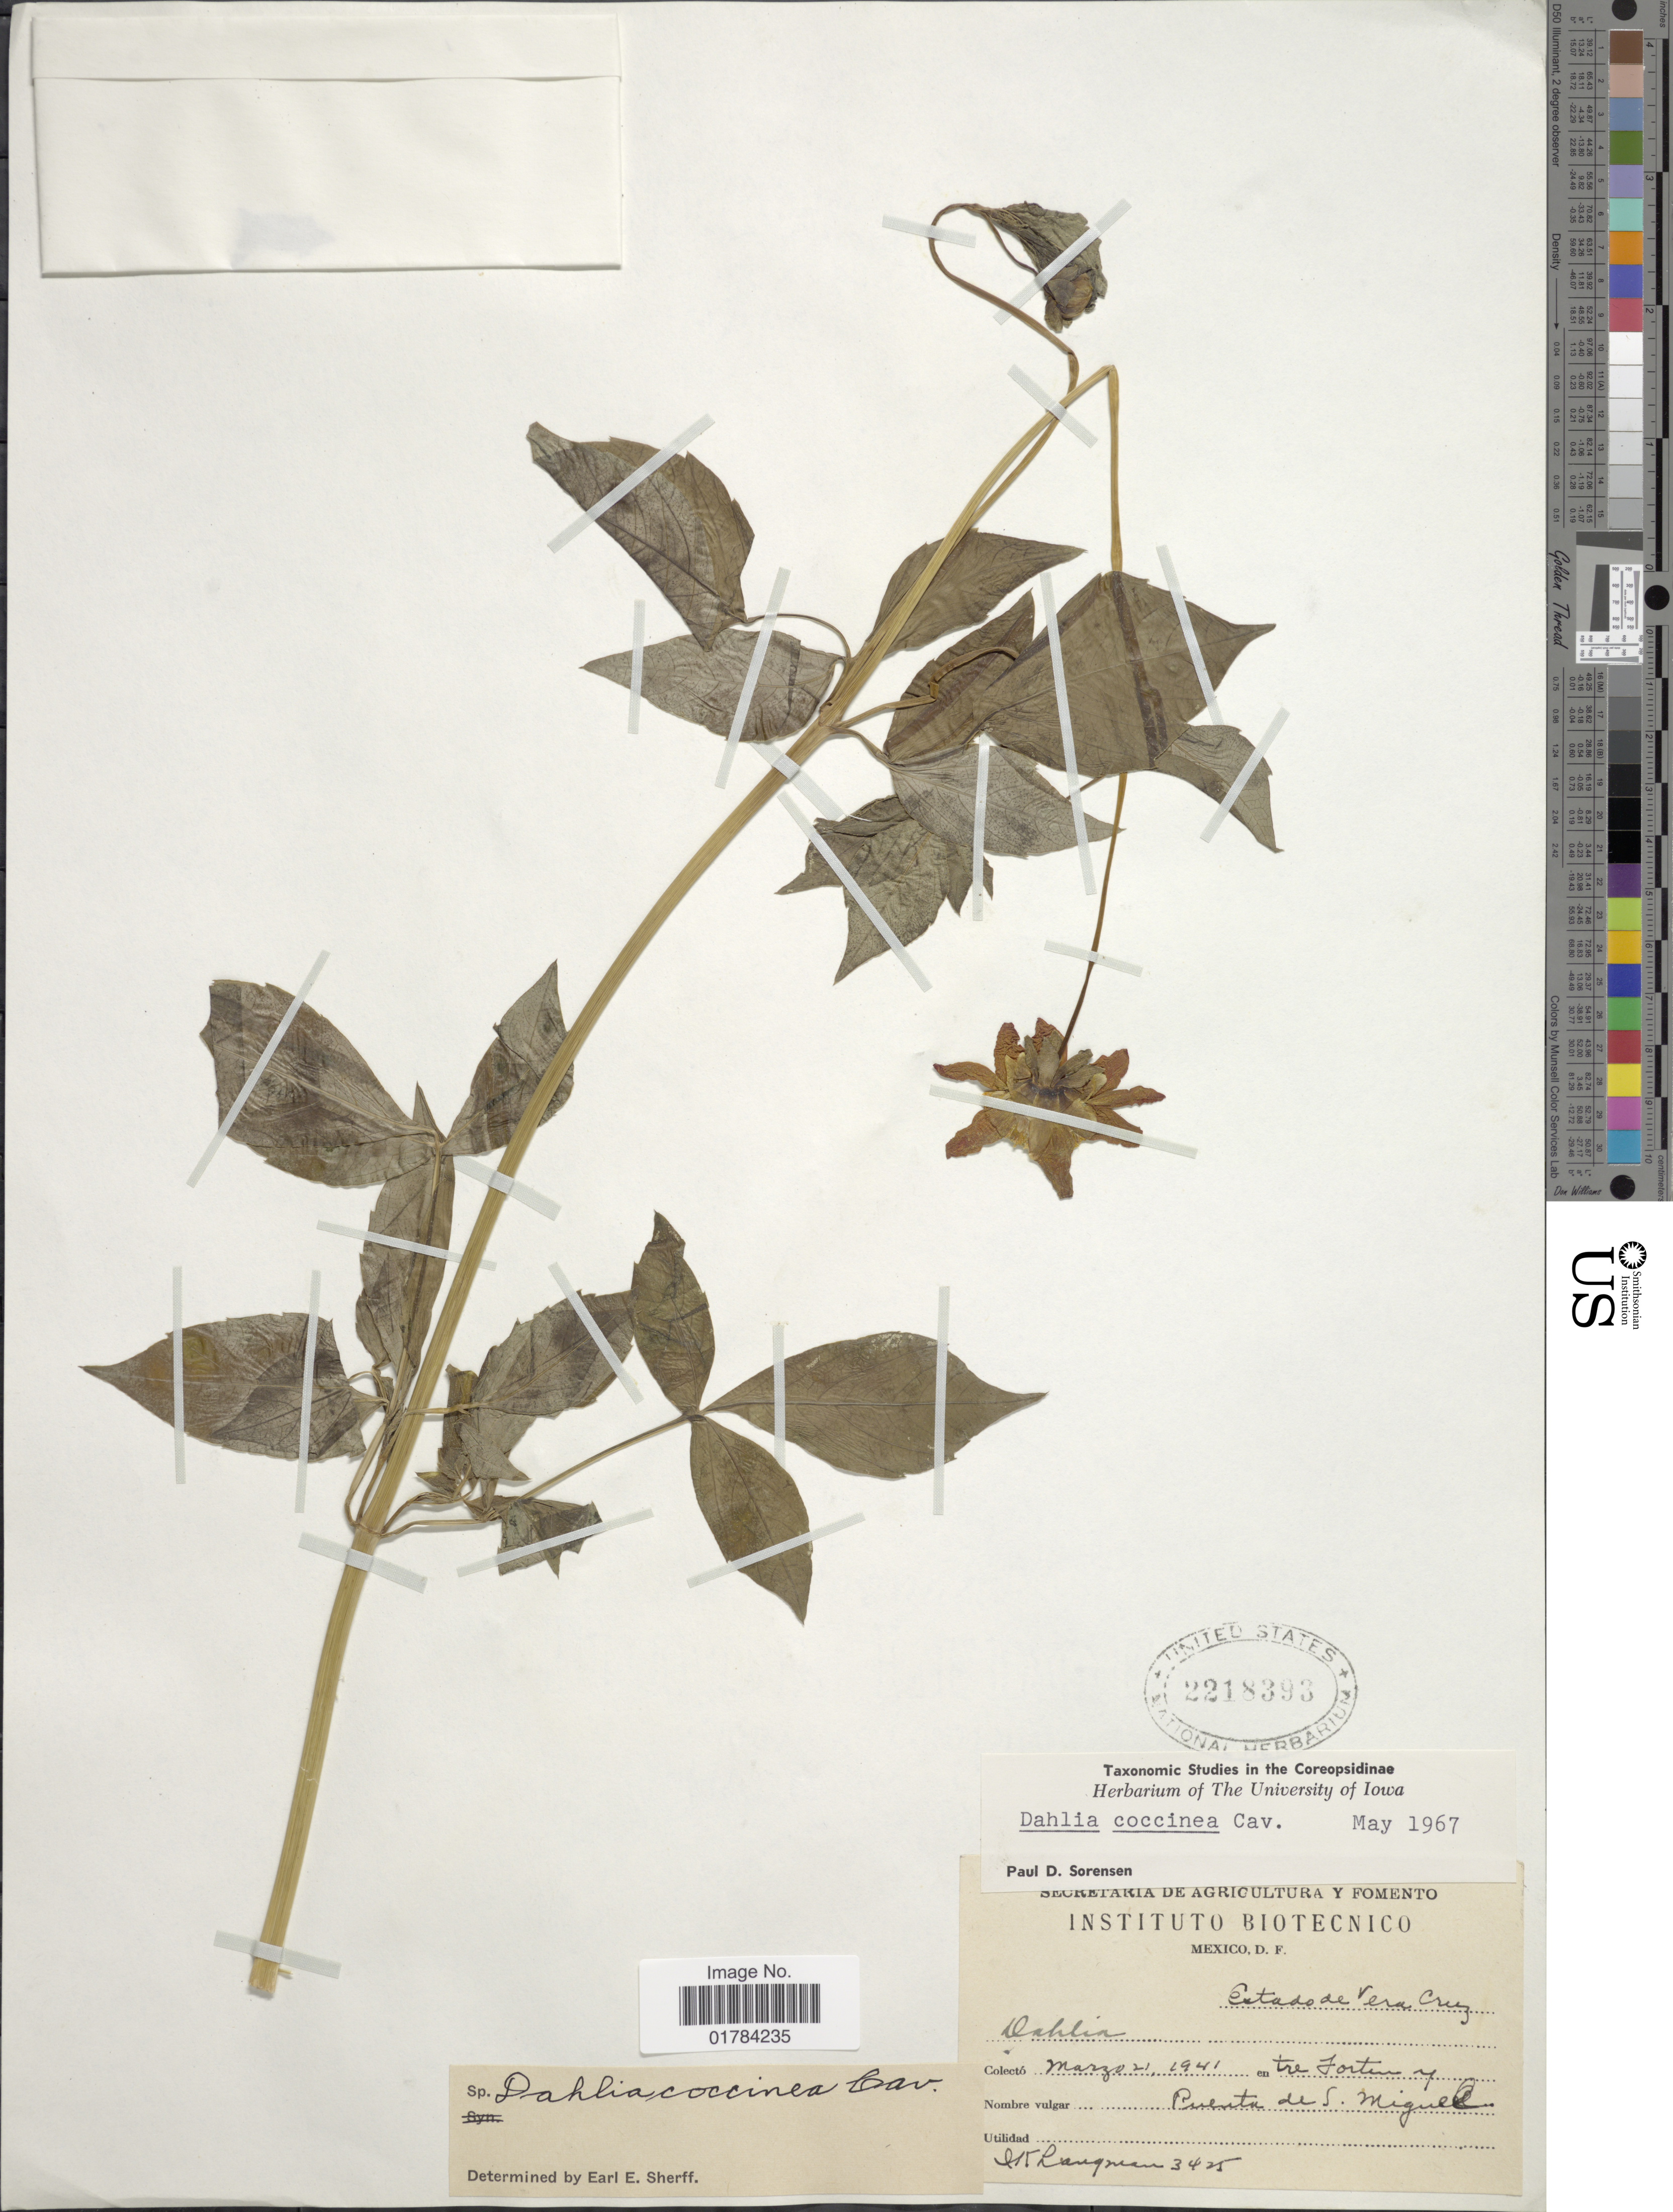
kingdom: Plantae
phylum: Tracheophyta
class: Magnoliopsida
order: Asterales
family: Asteraceae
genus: Dahlia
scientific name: Dahlia coccinea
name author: Cav.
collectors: I. Rangman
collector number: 3425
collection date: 1941-03-21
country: Mexico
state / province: Veracruz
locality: The Fortress of Puenta de S. Miguel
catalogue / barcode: US 2218393